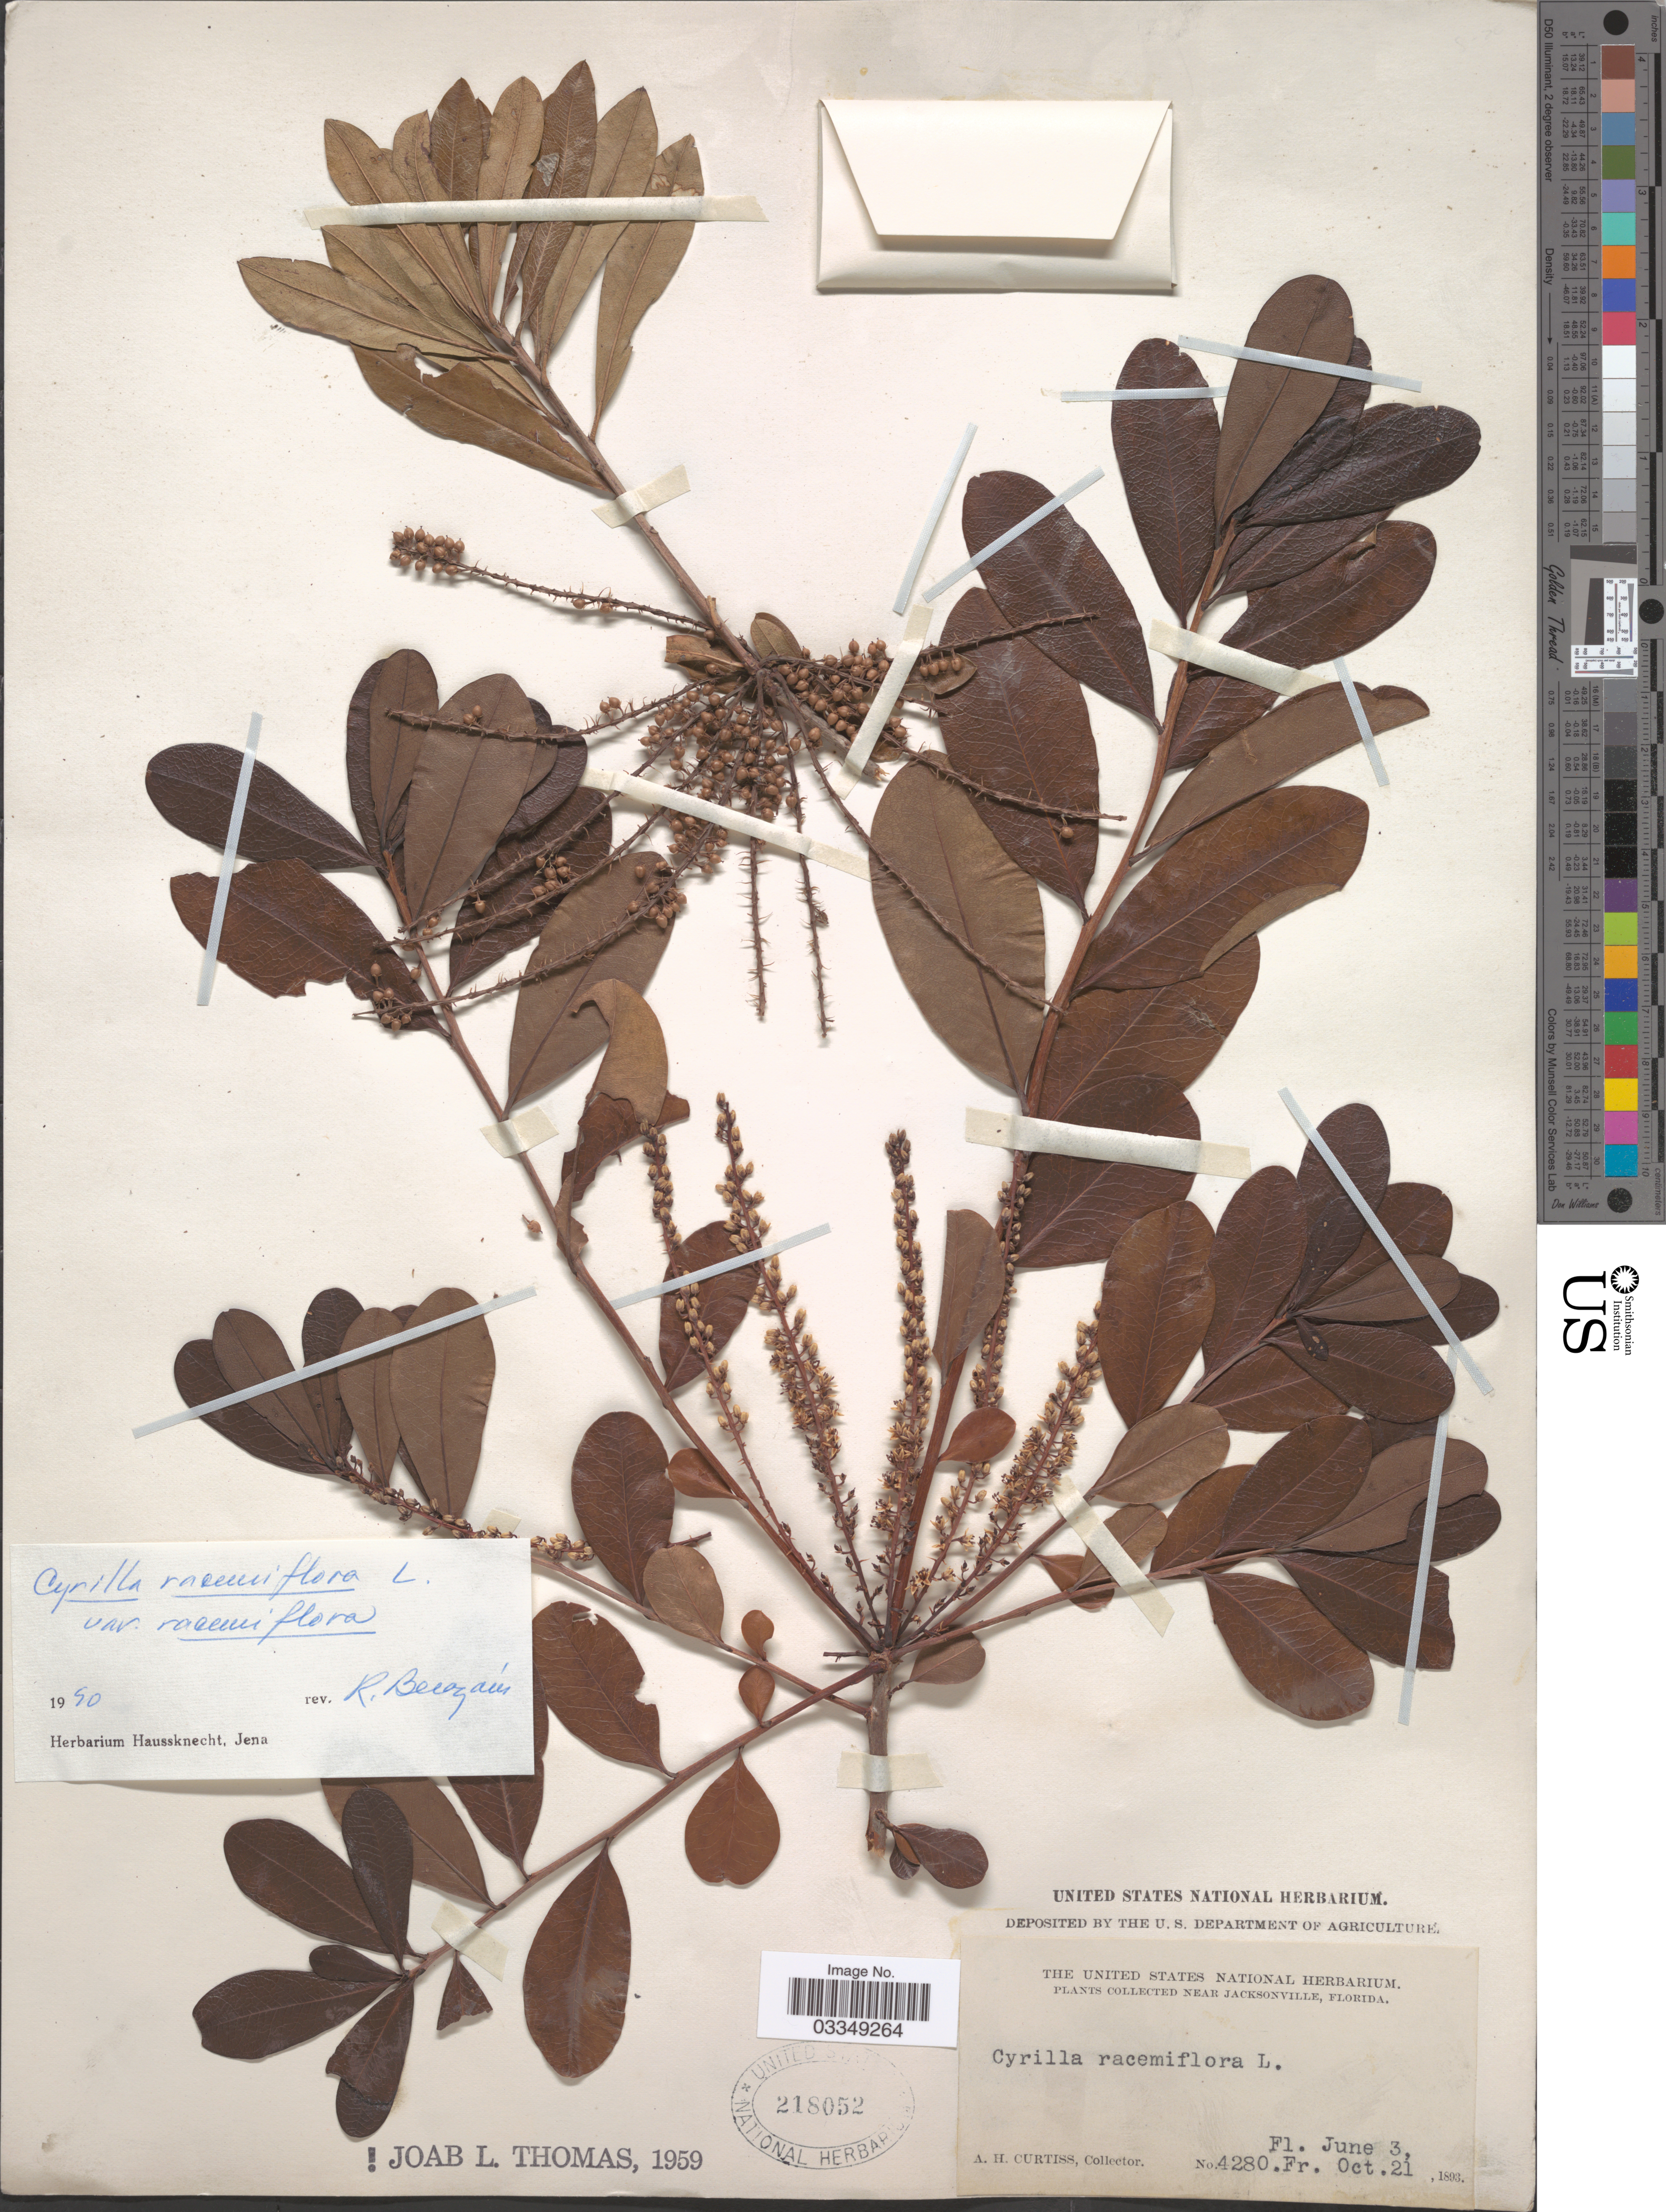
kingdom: Plantae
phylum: Tracheophyta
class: Magnoliopsida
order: Ericales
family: Cyrillaceae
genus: Cyrilla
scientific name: Cyrilla racemiflora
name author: L.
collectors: A. H. Curtiss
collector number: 4280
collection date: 1893-06-03/1893-10-21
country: United States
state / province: Florida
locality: Near Jacksonville.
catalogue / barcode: US 218052